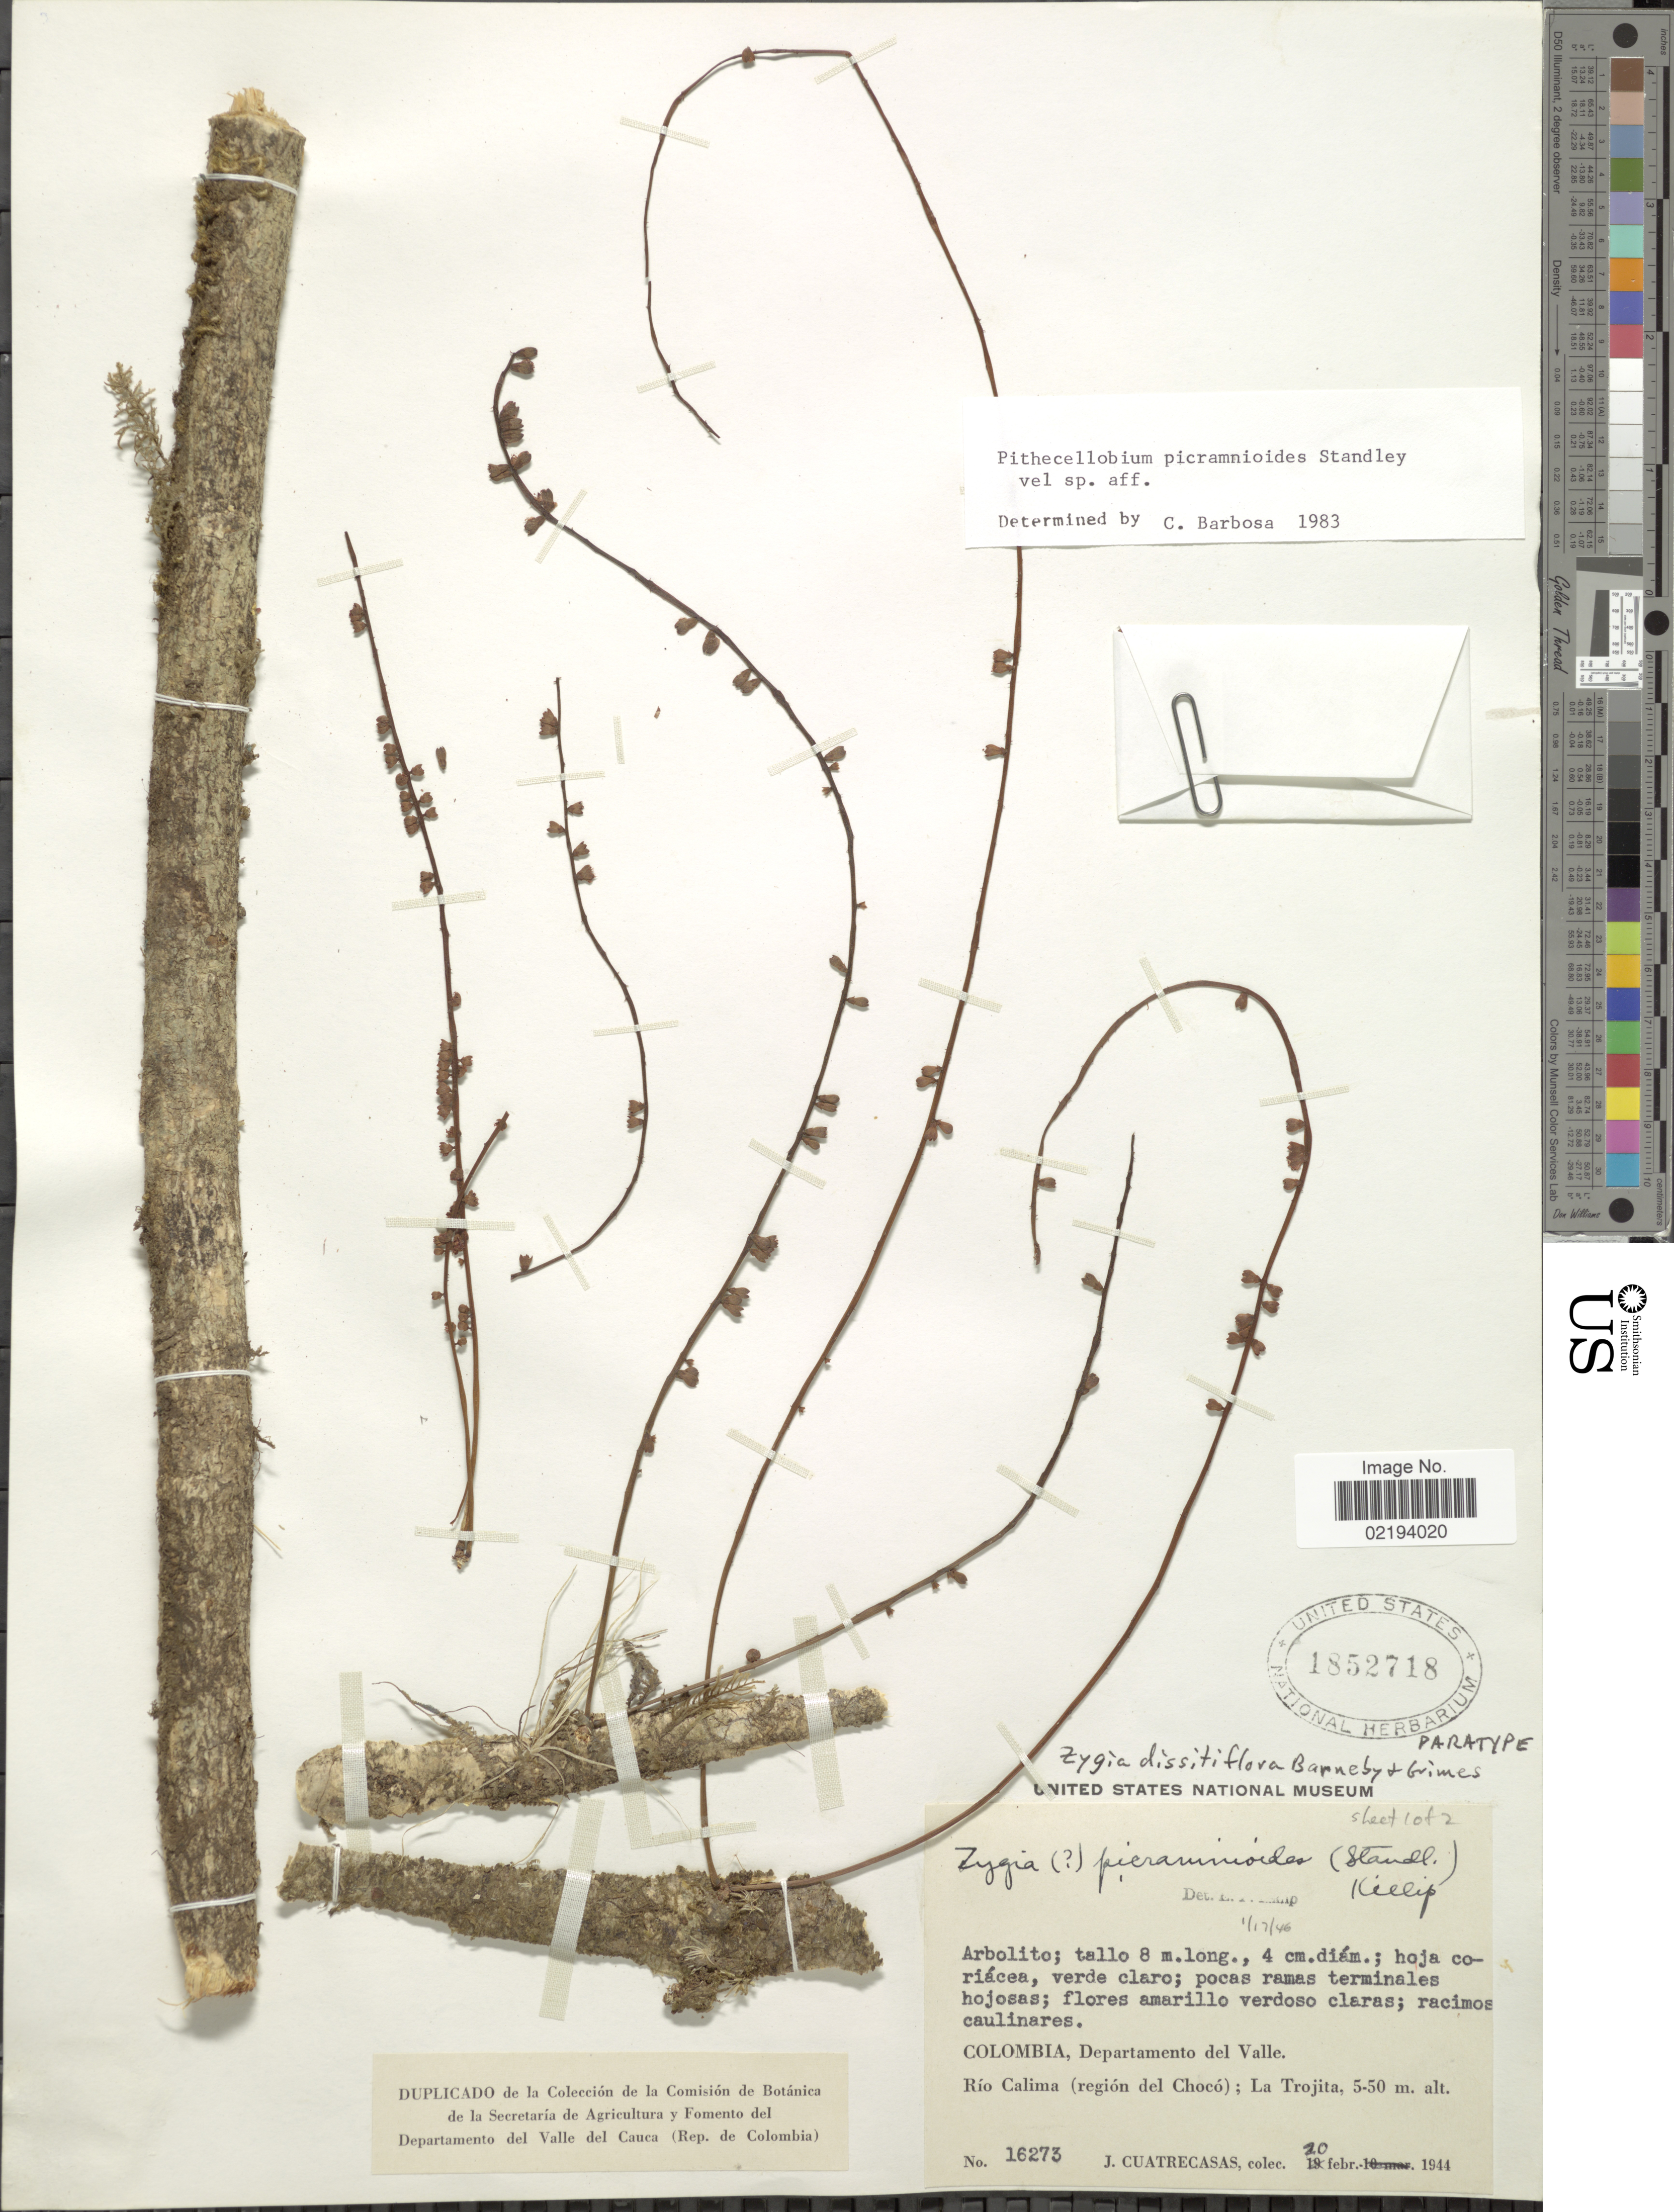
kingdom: Plantae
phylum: Tracheophyta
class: Magnoliopsida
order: Fabales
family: Fabaceae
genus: Zygia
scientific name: Zygia dissitiflora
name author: Barneby & J.W. Grimes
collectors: J. Cuatrecasas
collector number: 16273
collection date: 1944-02-20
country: Colombia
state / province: Valle del Cauca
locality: Departamento del Valle, Río Calima (región del Chocó); La Trojita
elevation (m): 5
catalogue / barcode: US 1852718